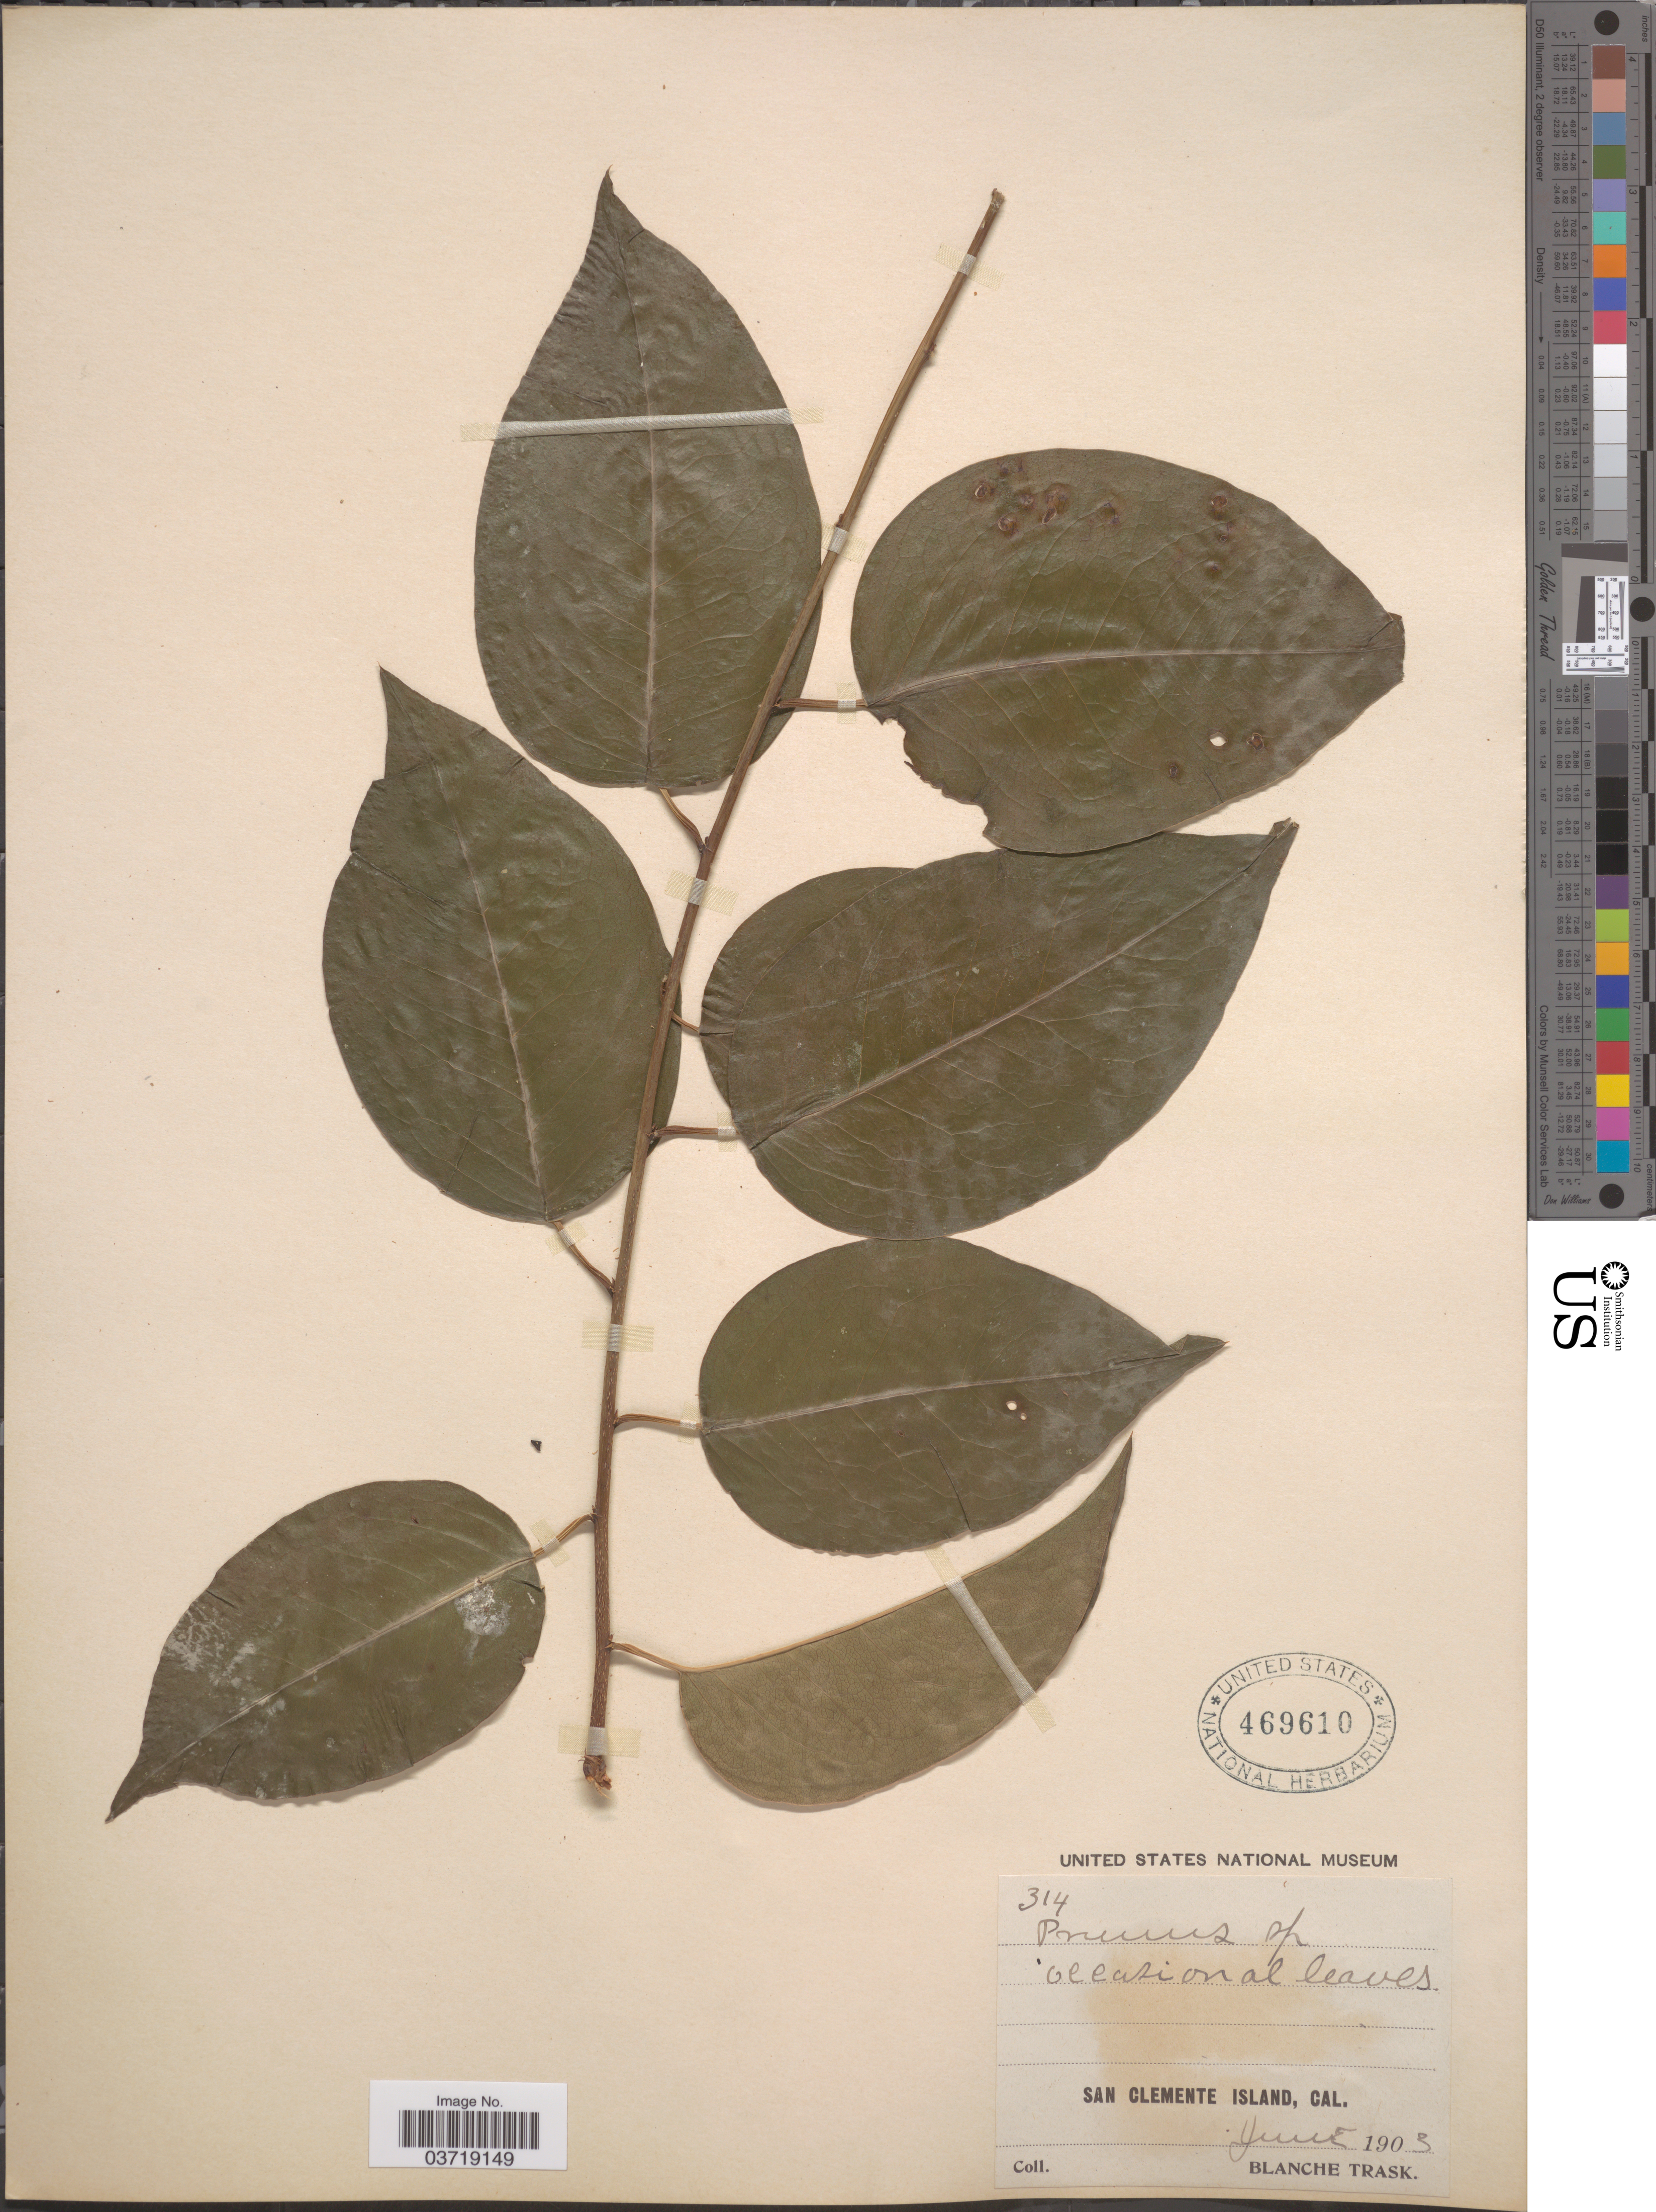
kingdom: Plantae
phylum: Tracheophyta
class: Magnoliopsida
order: Rosales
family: Rosaceae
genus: Prunus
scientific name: Prunus ilicifolia var. occidentalis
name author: K. Brandegee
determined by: Strong, Mark T., (BOT), Smithsonian Institution - National Museum of Natural History (UNITED STATES)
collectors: B. Trask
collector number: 314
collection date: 1903-06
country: United States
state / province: California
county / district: Los Angeles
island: San Clemente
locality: San Clemente Island.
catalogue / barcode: US 469610